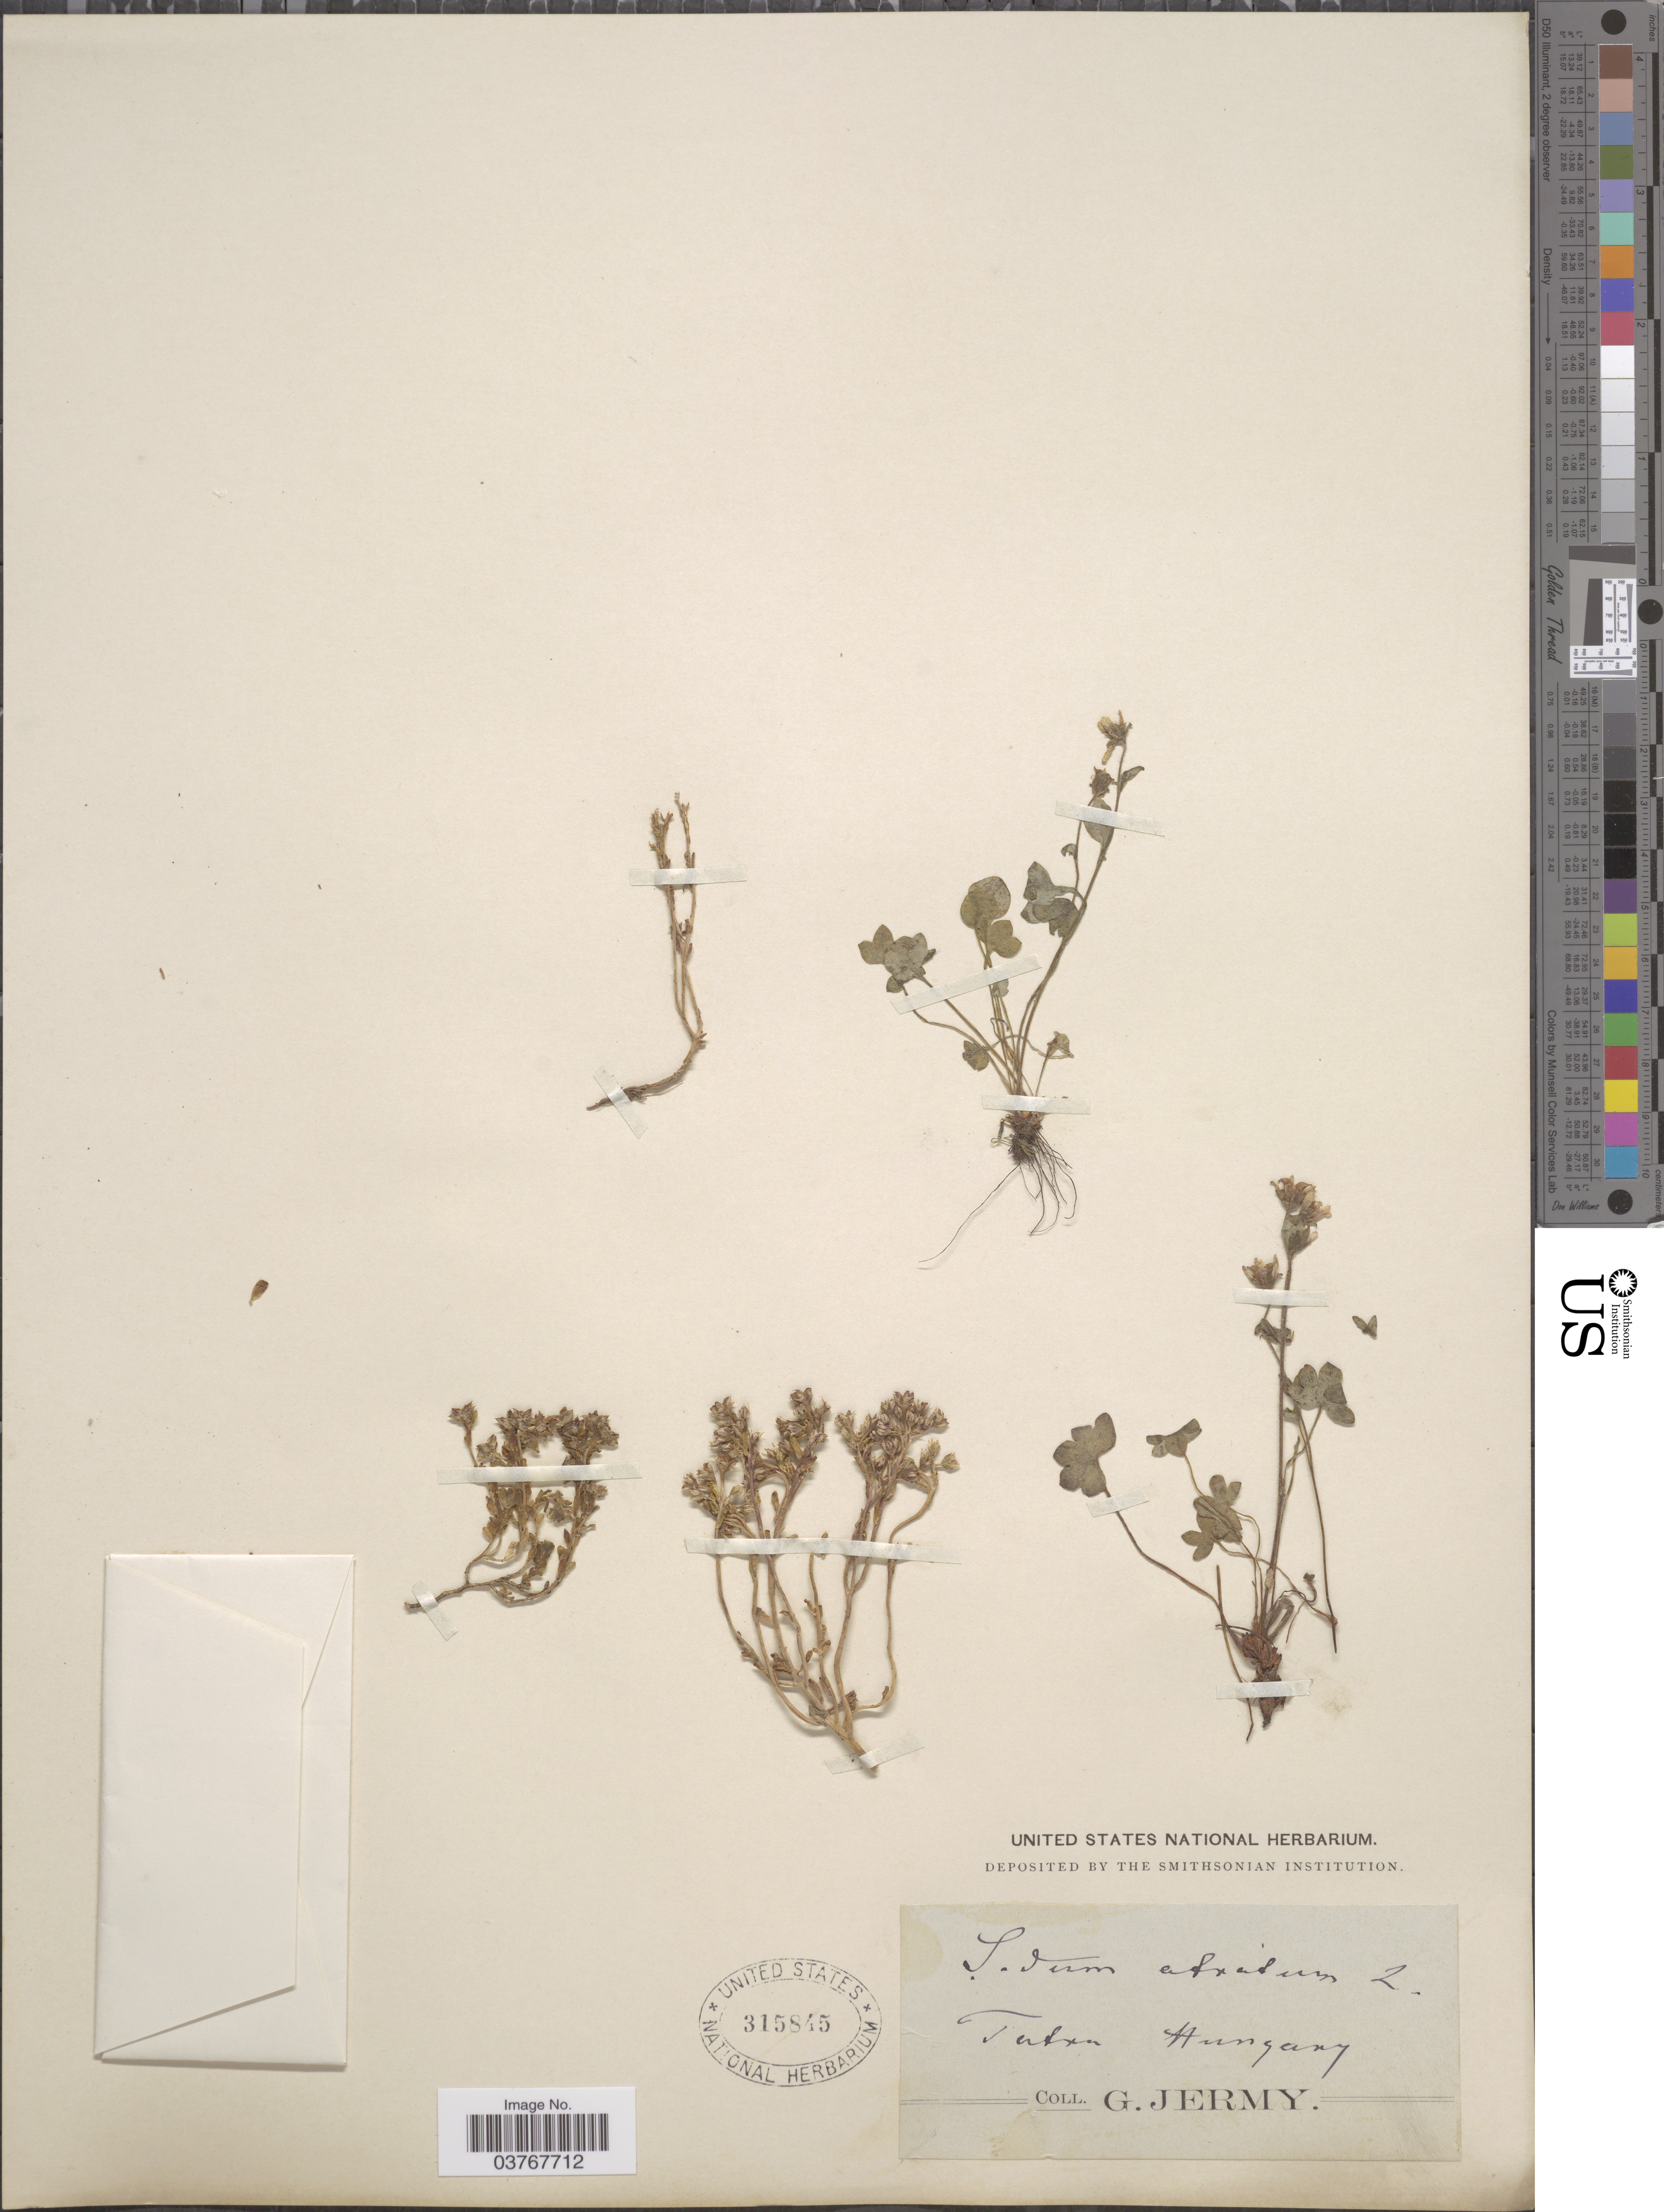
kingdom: Plantae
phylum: Tracheophyta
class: Magnoliopsida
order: Saxifragales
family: Crassulaceae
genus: Sedum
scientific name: Sedum atratum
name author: L.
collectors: G. Jermy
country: Hungary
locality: Tatra.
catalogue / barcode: US 315845